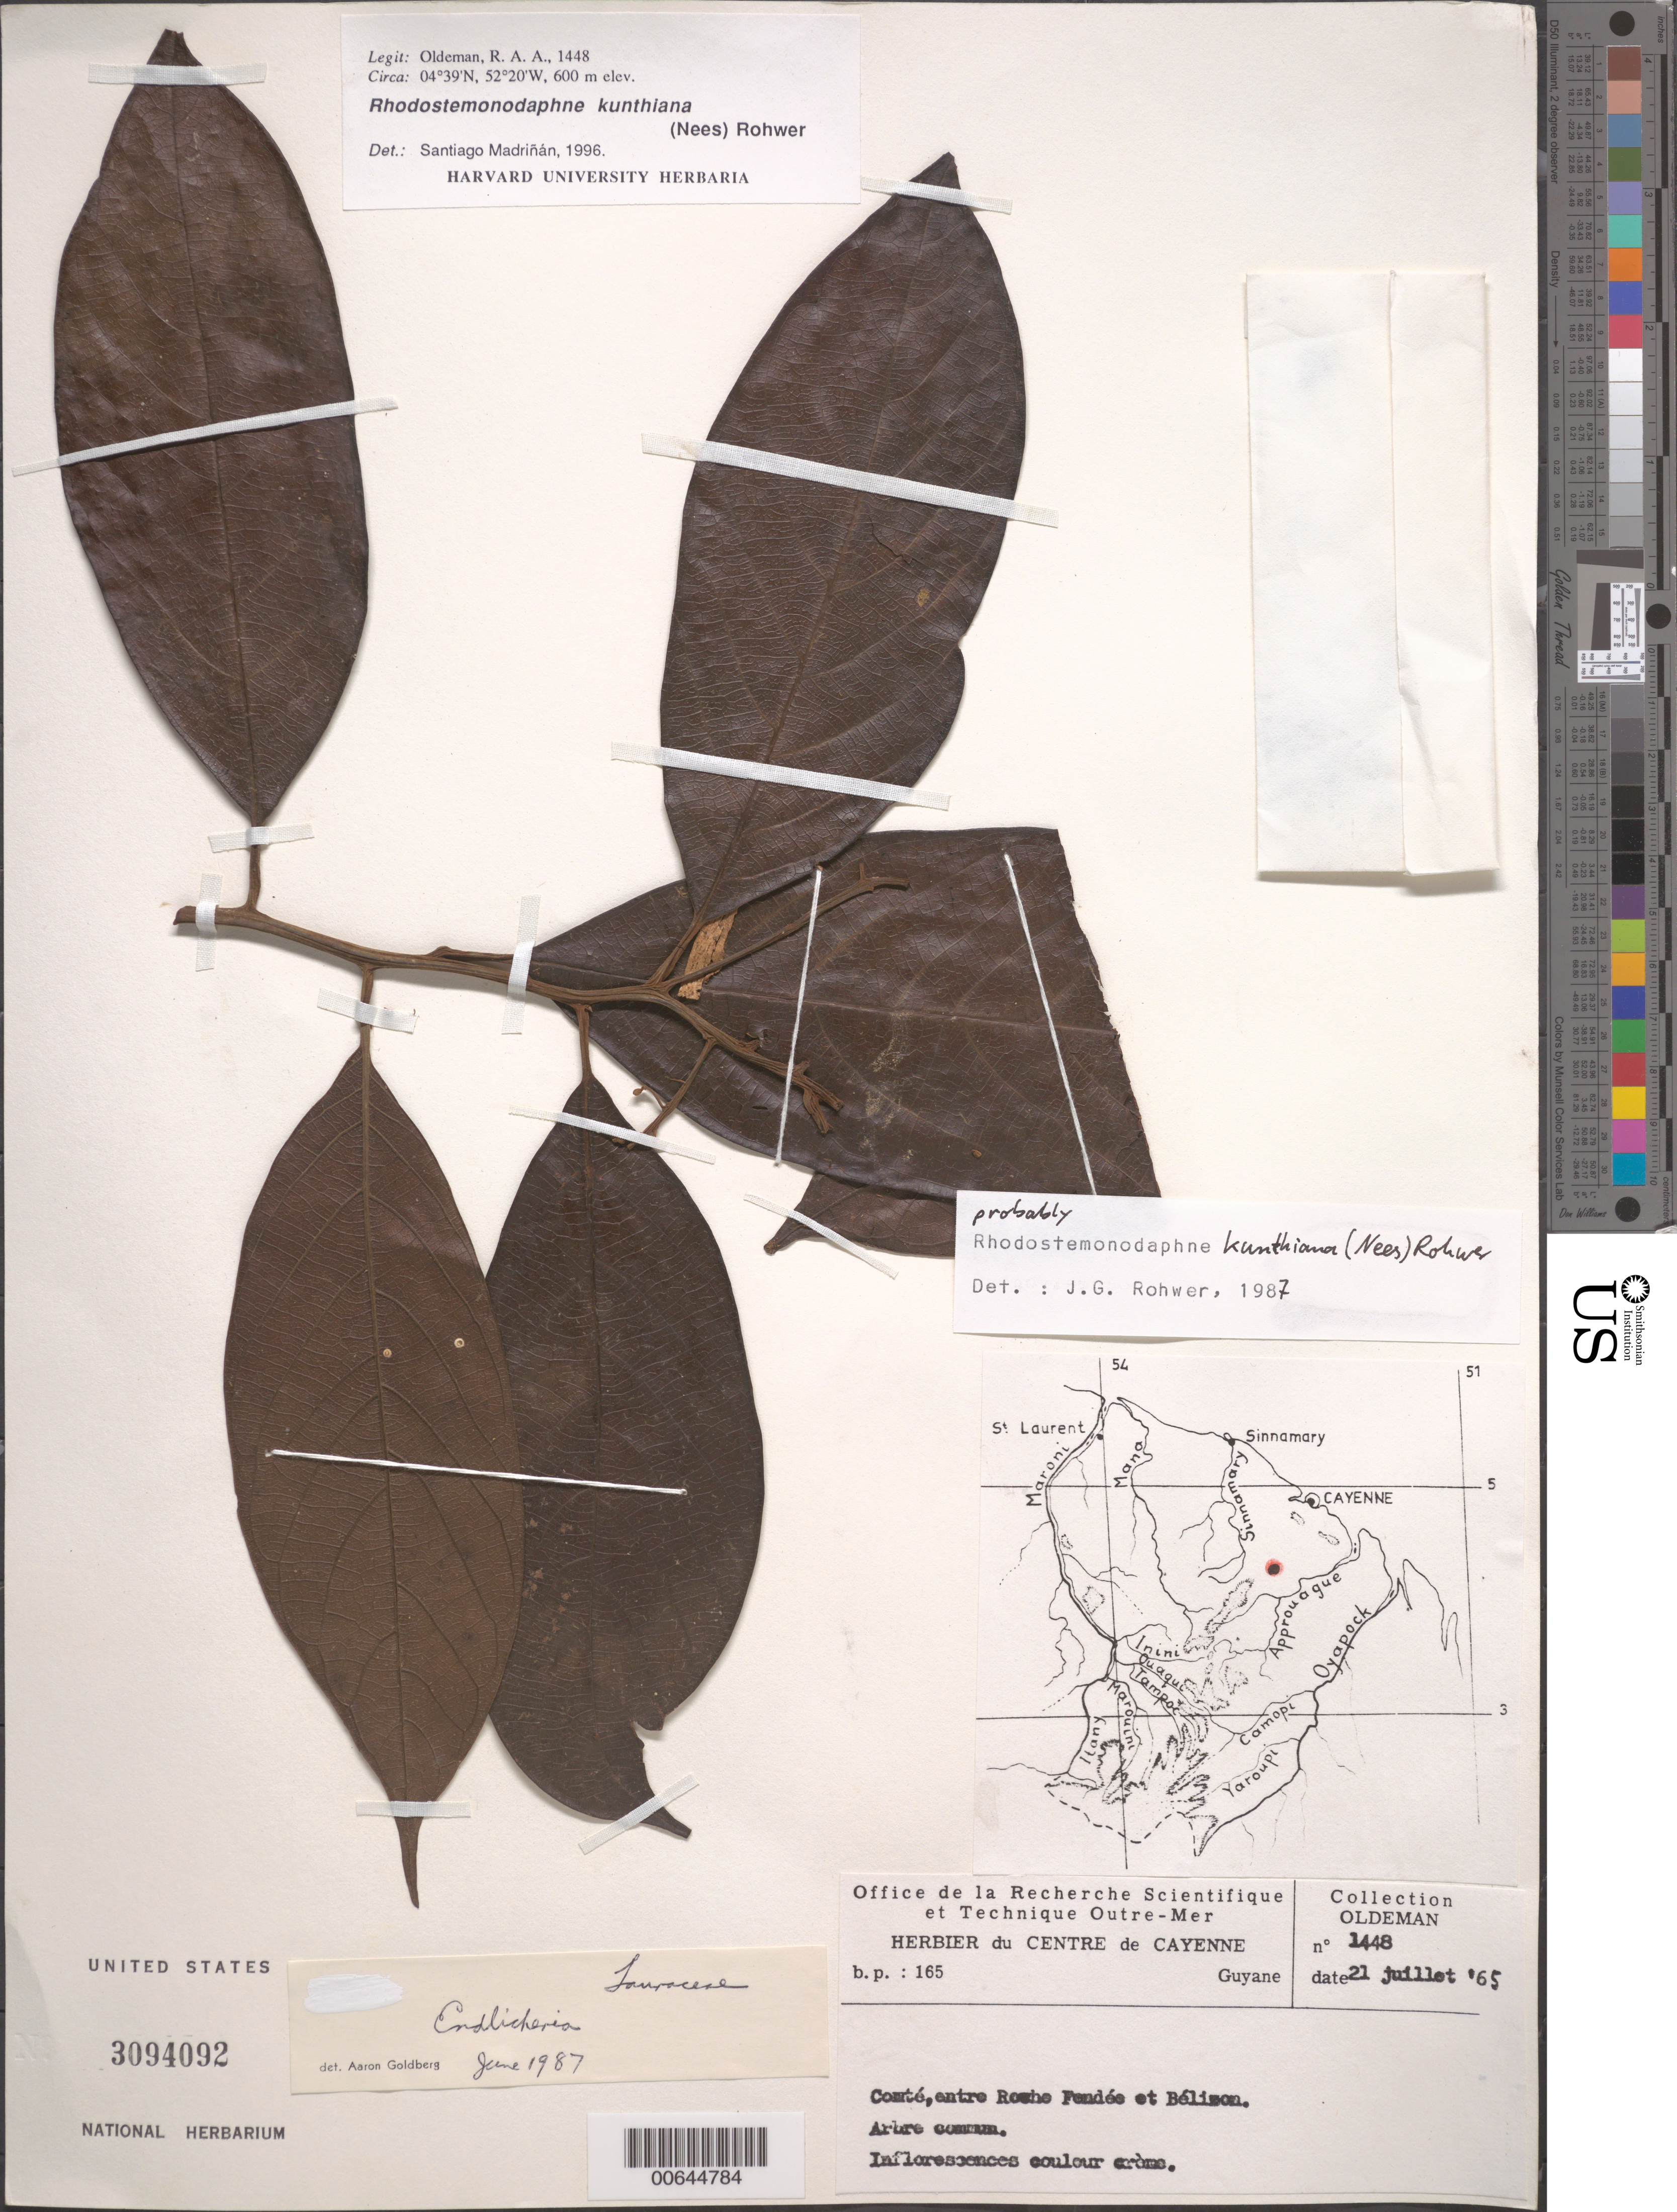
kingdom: Plantae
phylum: Tracheophyta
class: Magnoliopsida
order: Laurales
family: Lauraceae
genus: Rhodostemonodaphne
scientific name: Rhodostemonodaphne kunthiana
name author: (Nees) Rohwer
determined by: Madriñán, S.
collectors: R. Oldeman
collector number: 1448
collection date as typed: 21-Jul-65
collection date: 1965-07-21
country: French Guiana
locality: Comté R., entre Roche Fendée et Bélizon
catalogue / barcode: US 3094092